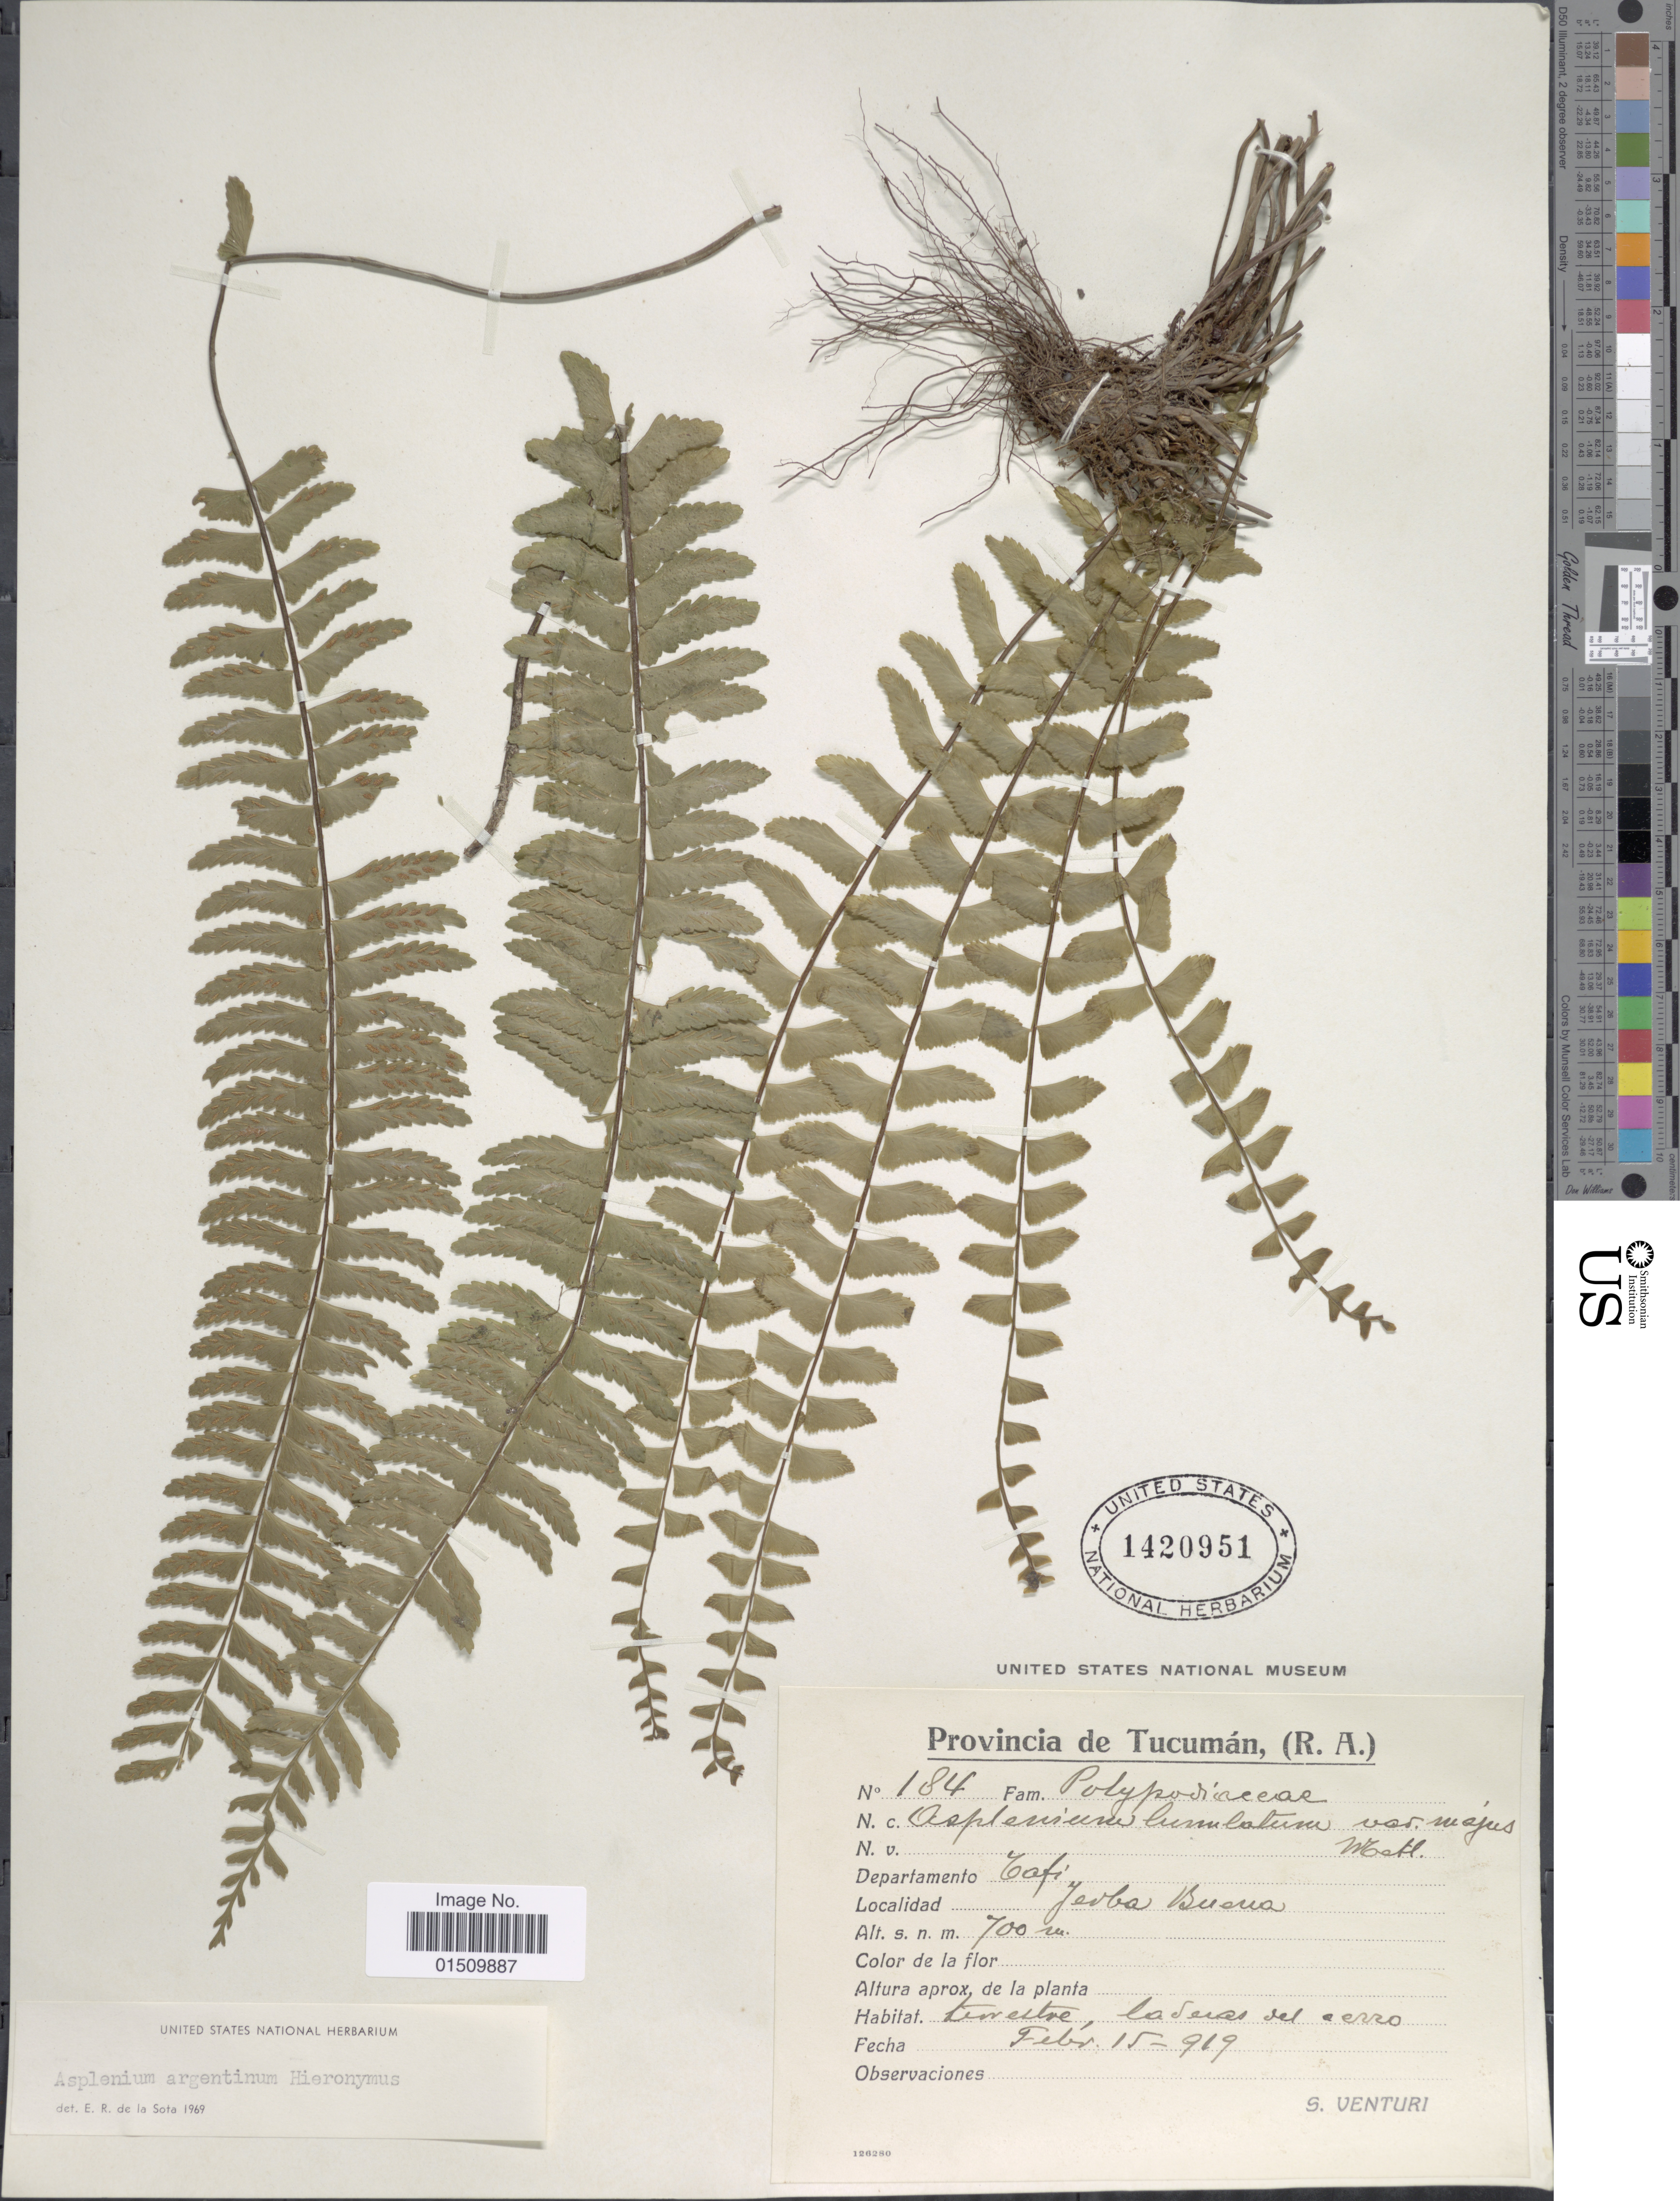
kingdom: Plantae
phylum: Tracheophyta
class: Polypodiopsida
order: Polypodiales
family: Aspleniaceae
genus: Asplenium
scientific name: Asplenium argentinum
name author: Hieron.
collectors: S. Venturi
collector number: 184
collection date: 1919-02-15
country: Argentina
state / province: Tucuman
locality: Yevba Buena.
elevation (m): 700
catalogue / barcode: US 1420951